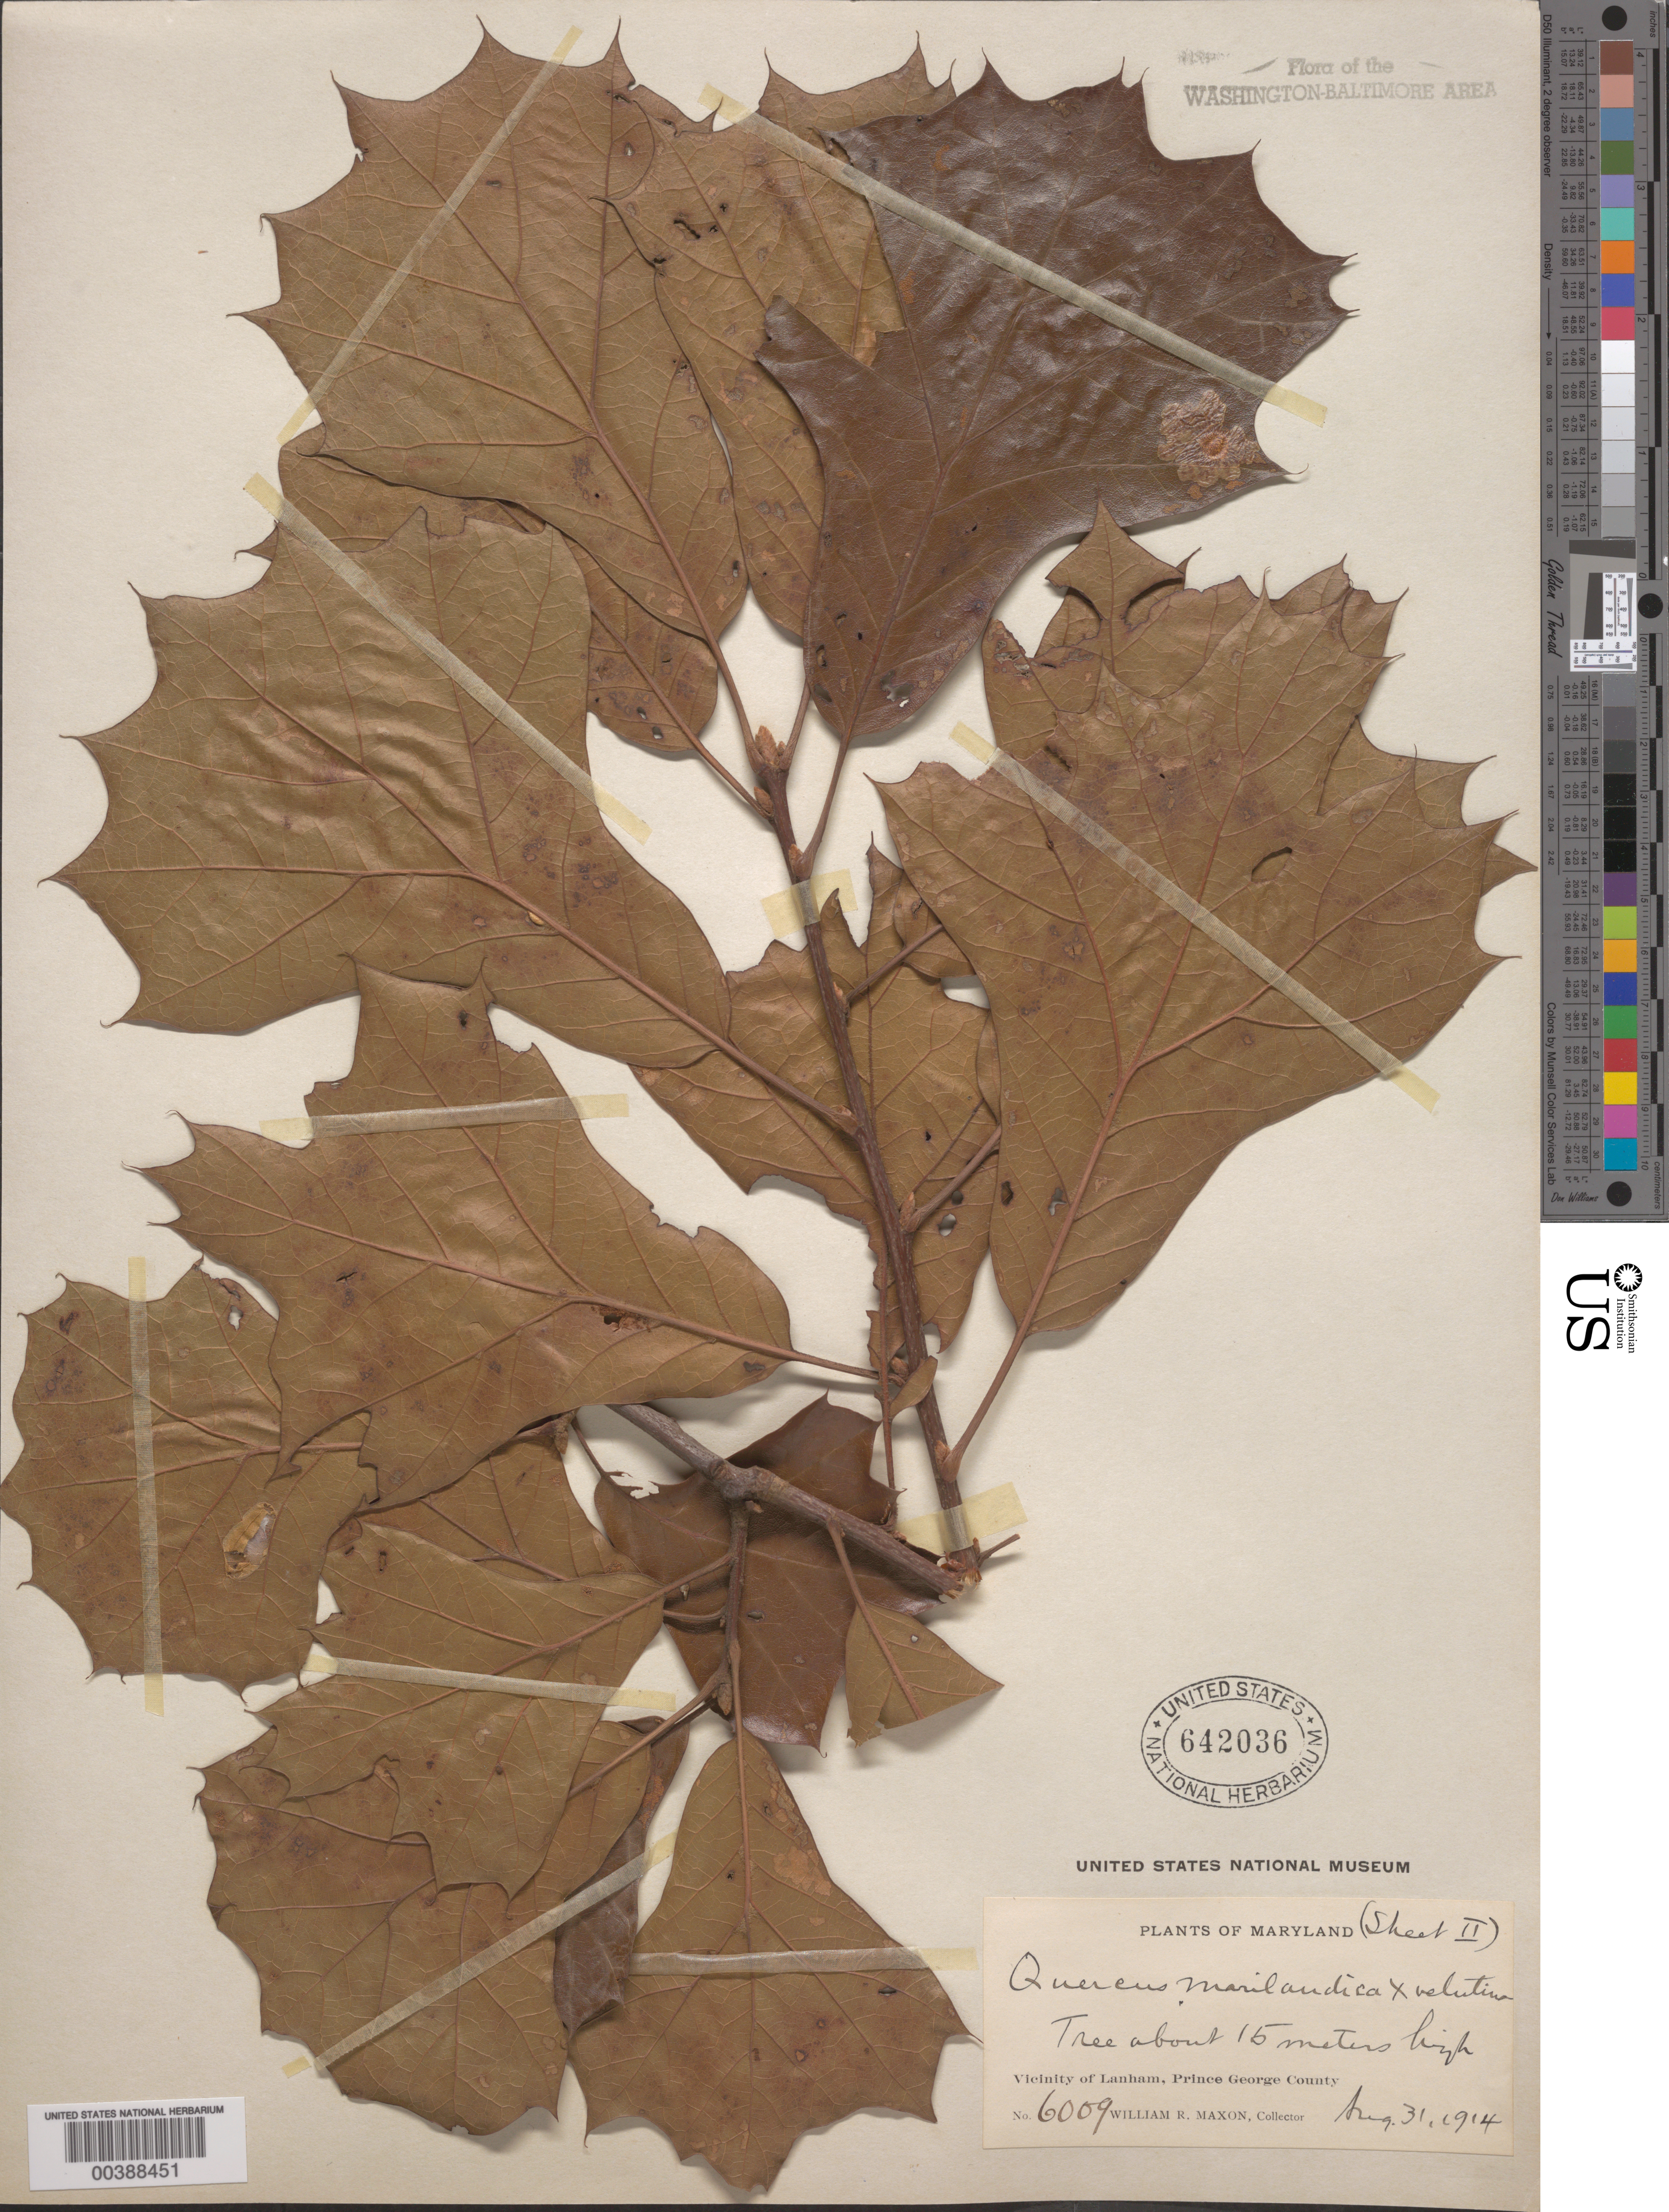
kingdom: Plantae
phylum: Tracheophyta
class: Magnoliopsida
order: Fagales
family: Fagaceae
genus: Quercus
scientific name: Quercus marilandica x Q. velutina Lam.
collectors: W. R. Maxon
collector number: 6009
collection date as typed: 31 Aug 1914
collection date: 1914-08-31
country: United States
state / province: Maryland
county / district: Prince George's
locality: Lanham vicinity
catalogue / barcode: US 642036